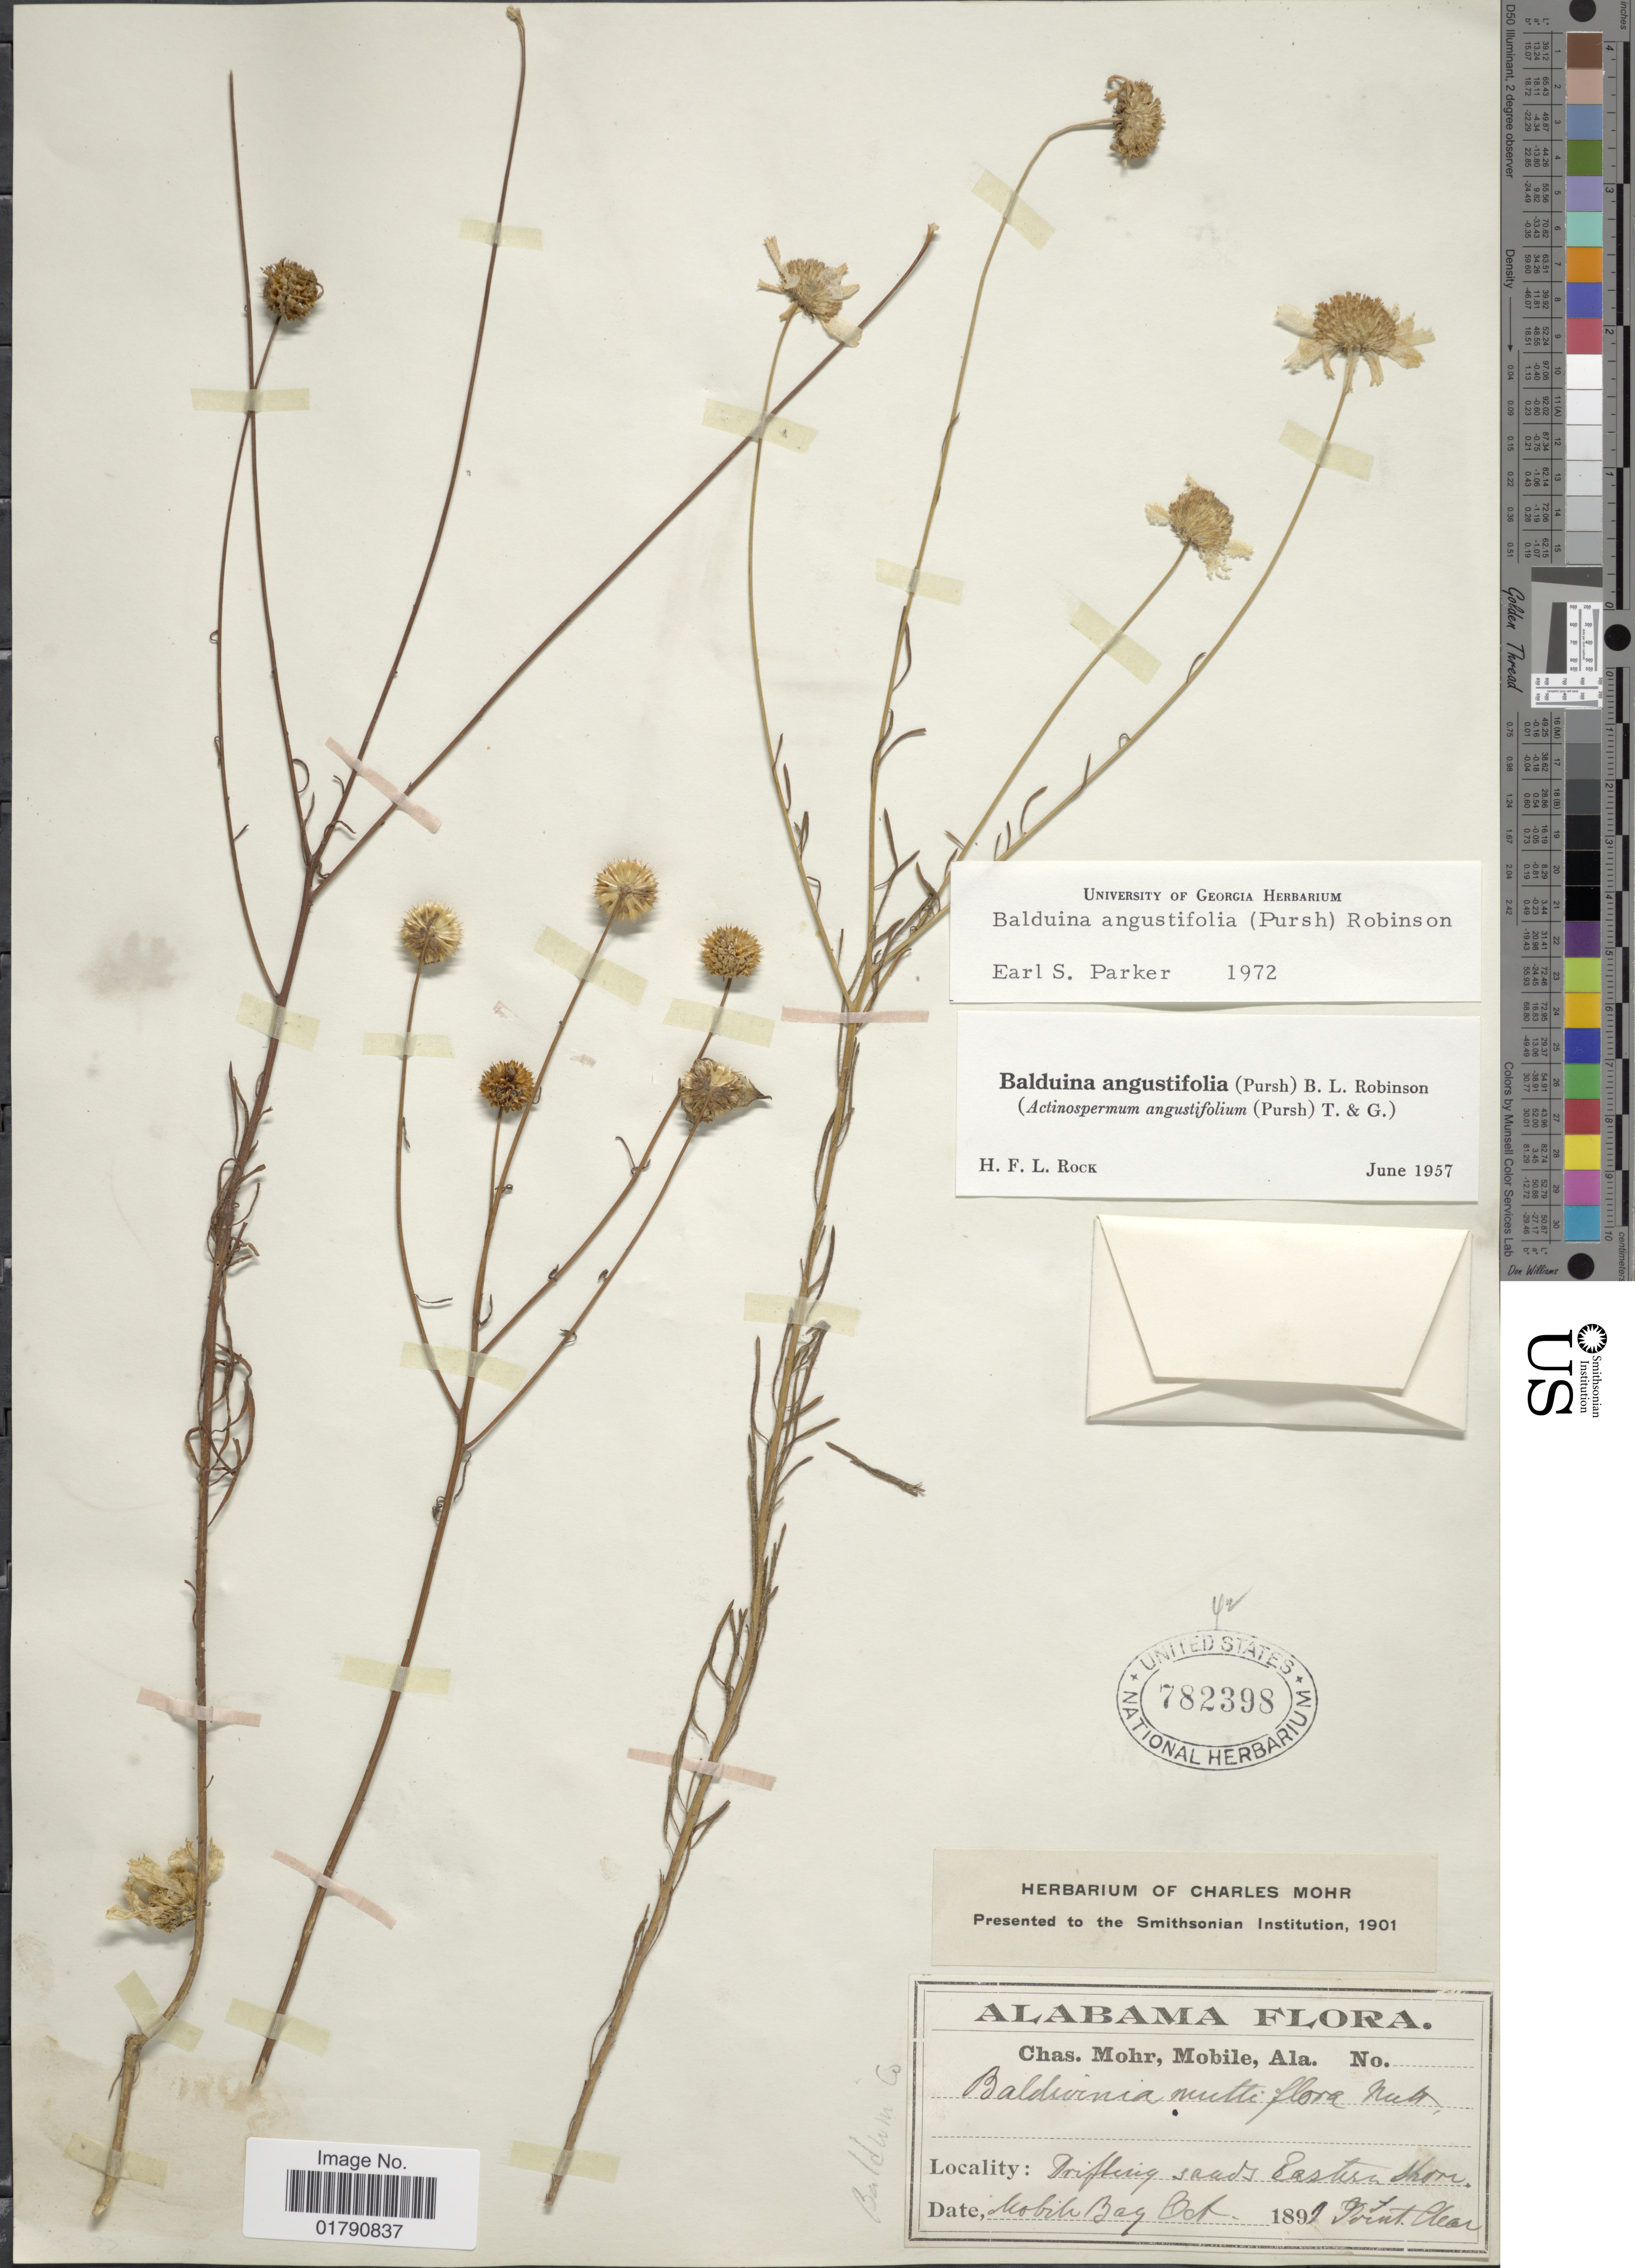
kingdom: Plantae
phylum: Tracheophyta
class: Magnoliopsida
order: Asterales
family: Asteraceae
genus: Balduina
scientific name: Balduina angustifolia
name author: (Pursh) B.L. Rob.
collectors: Mohr, C. T. (herbarium)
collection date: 1891-10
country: United States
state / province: Alabama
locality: Drifting sands, Eastern Morn., Mobile Bay, Baldwin Co.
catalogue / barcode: US 782398